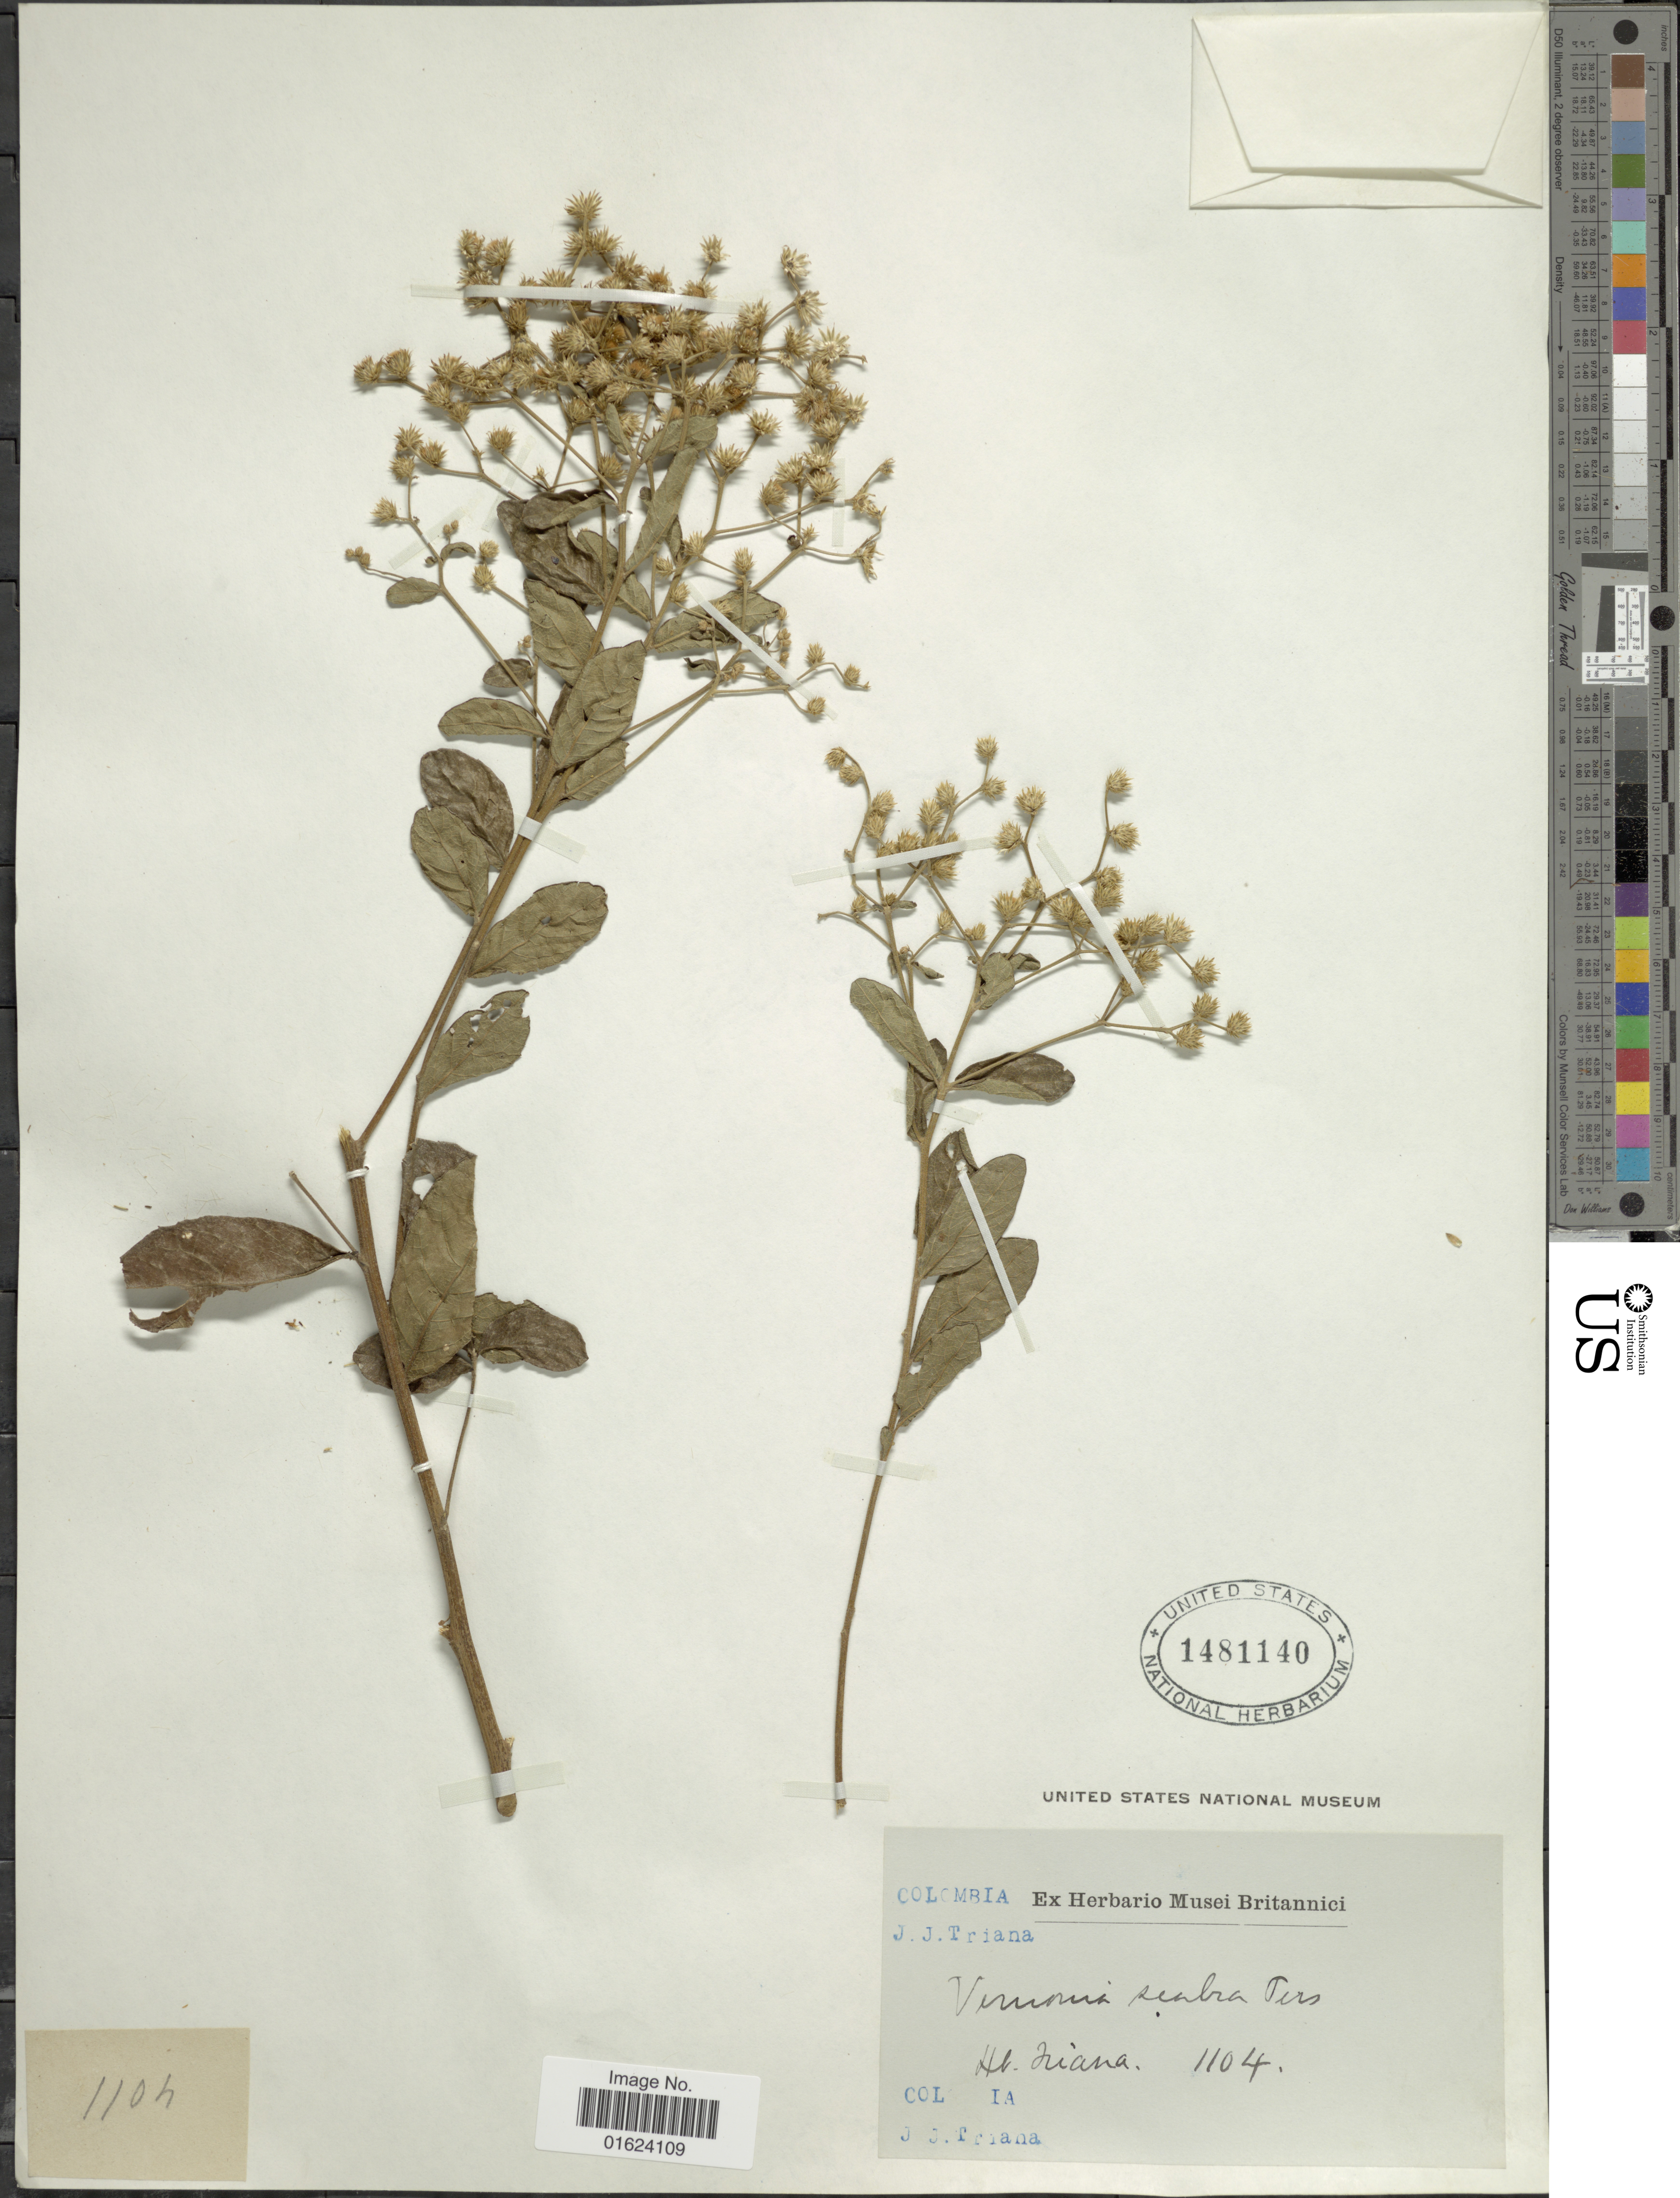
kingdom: Plantae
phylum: Tracheophyta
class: Magnoliopsida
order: Asterales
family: Asteraceae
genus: Vernonia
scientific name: Vernonia brasiliana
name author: (L.) Druce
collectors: J. J. Triana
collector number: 1104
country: Colombia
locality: Columbia.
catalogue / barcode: US 1481140